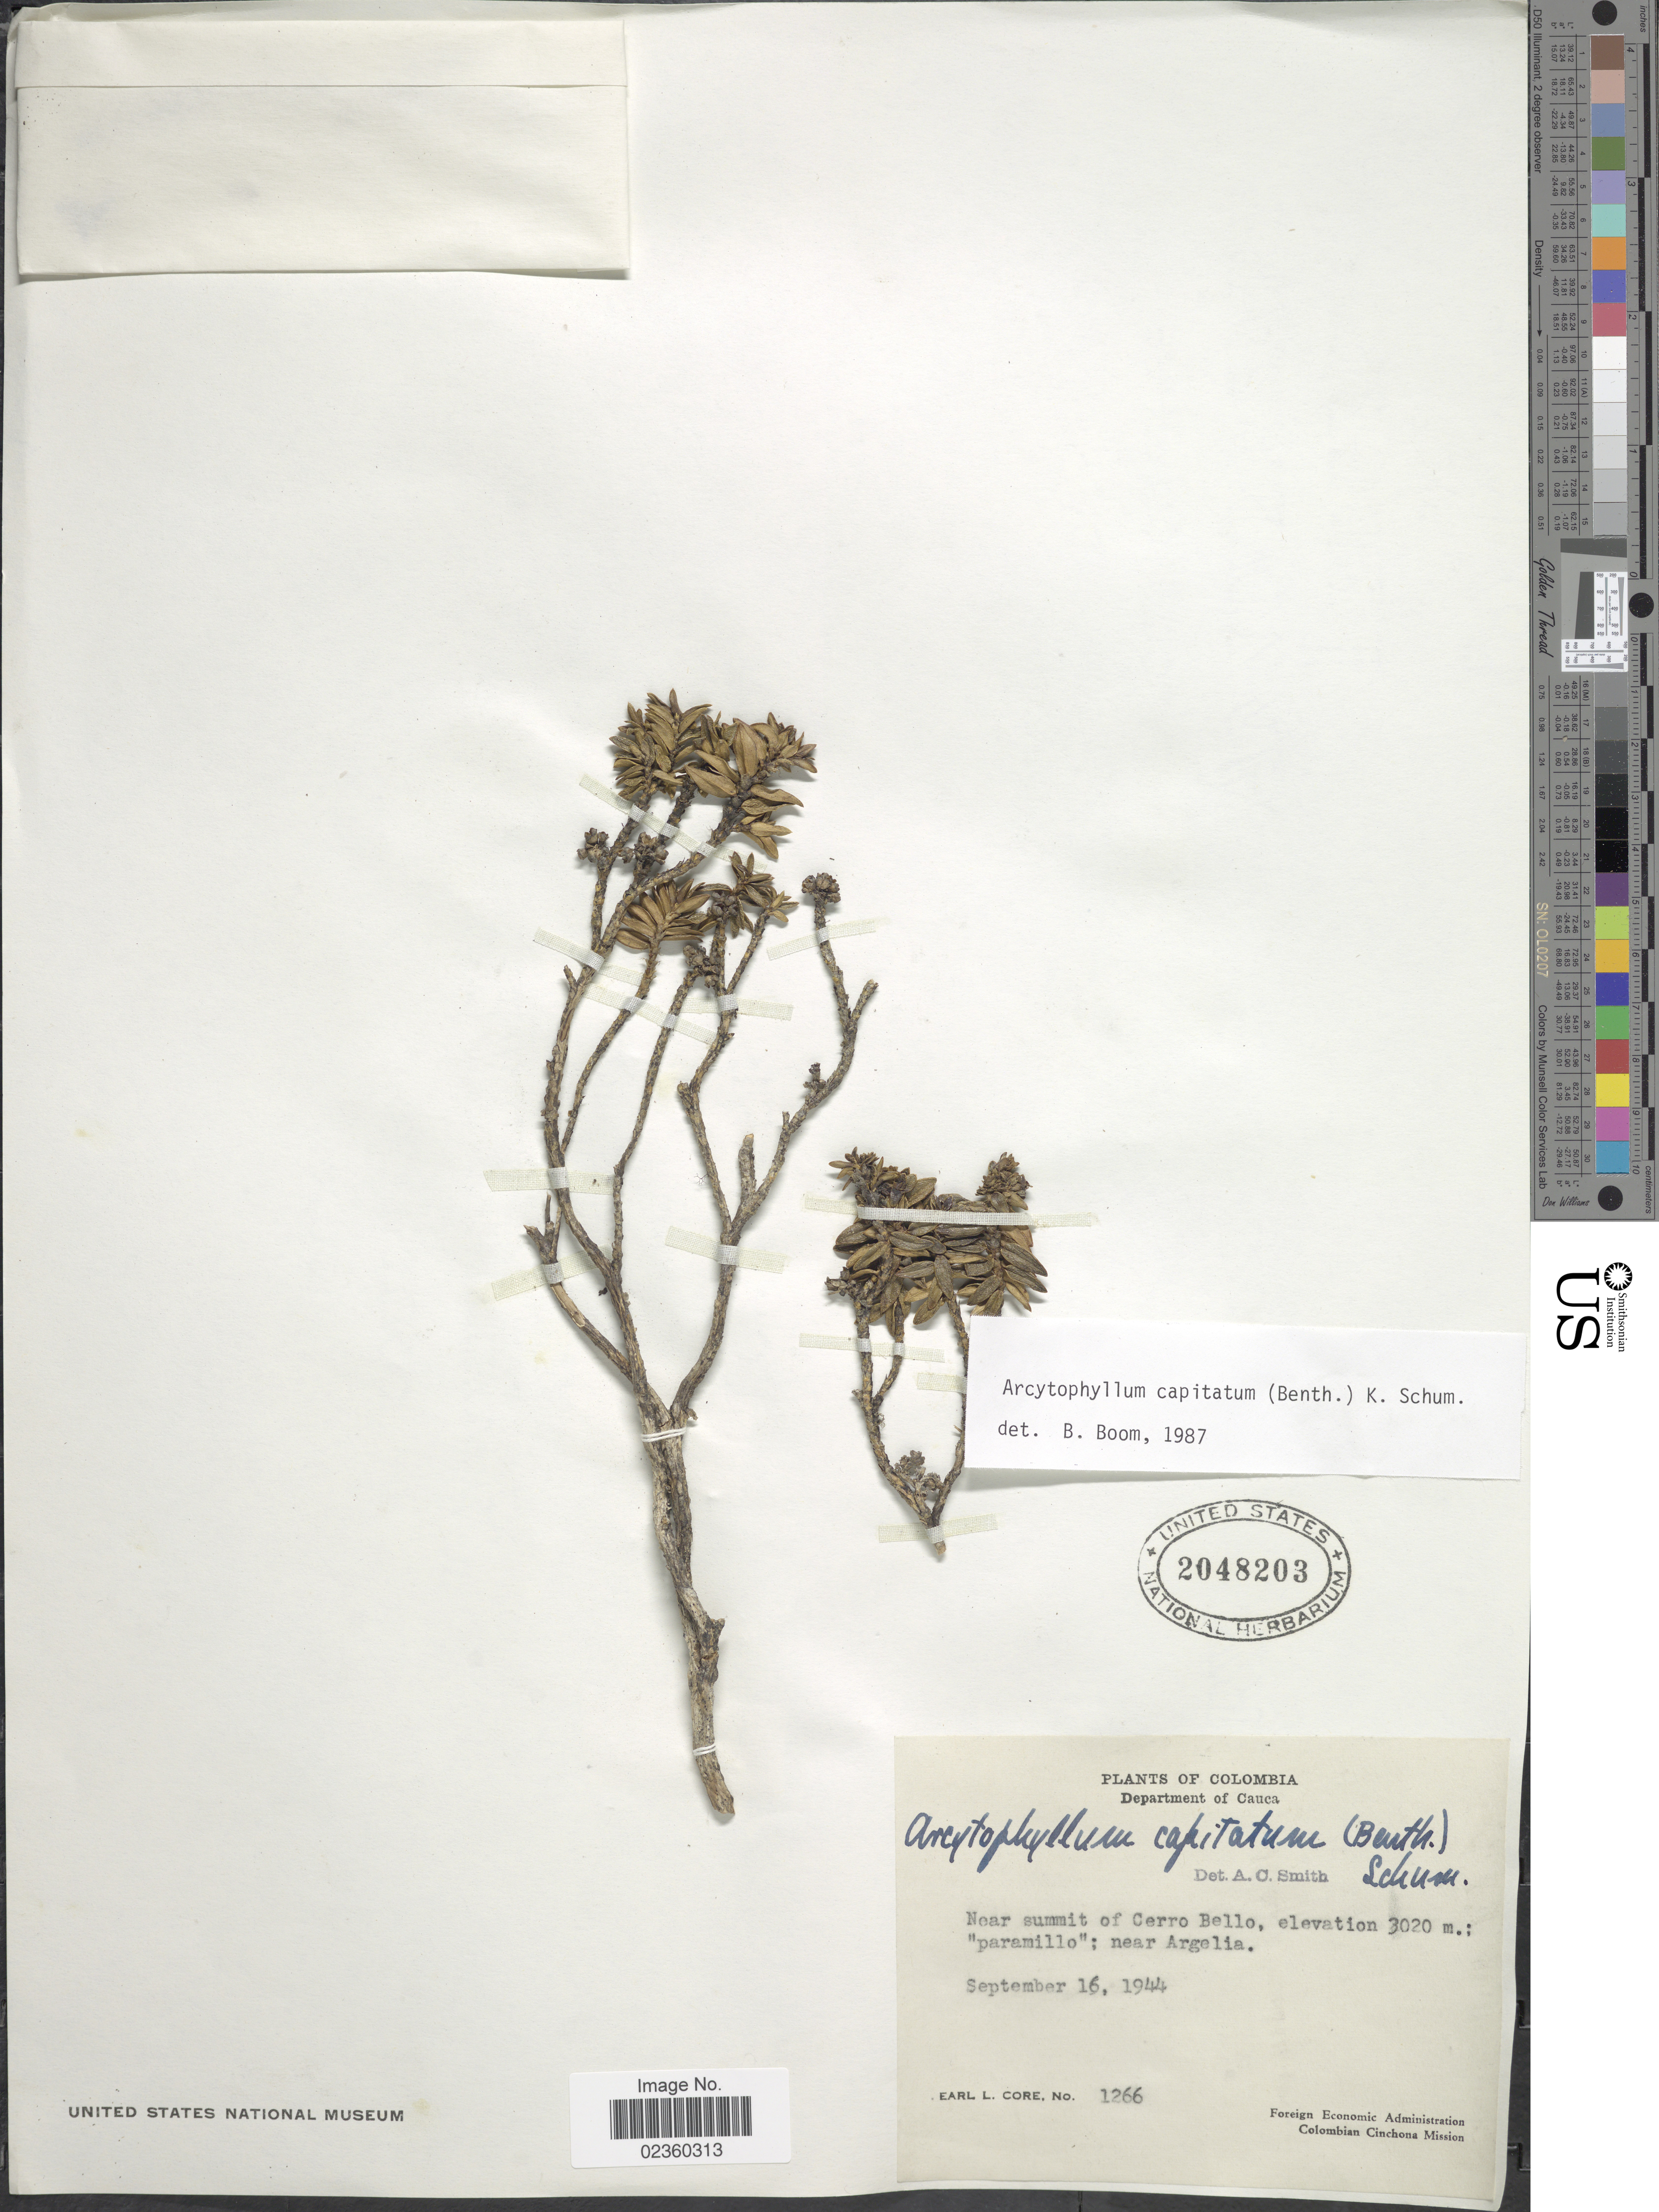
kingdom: Plantae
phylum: Tracheophyta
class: Magnoliopsida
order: Gentianales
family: Rubiaceae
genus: Arcytophyllum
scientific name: Arcytophyllum capitatum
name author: (Benth.) K. Schum.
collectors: E. L. Core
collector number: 1266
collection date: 1944-09-16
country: Colombia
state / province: Cauca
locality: Department of Cauca, Near summit of Cerro Bello; 'paramillo' near Argelia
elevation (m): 3020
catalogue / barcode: US 2048203